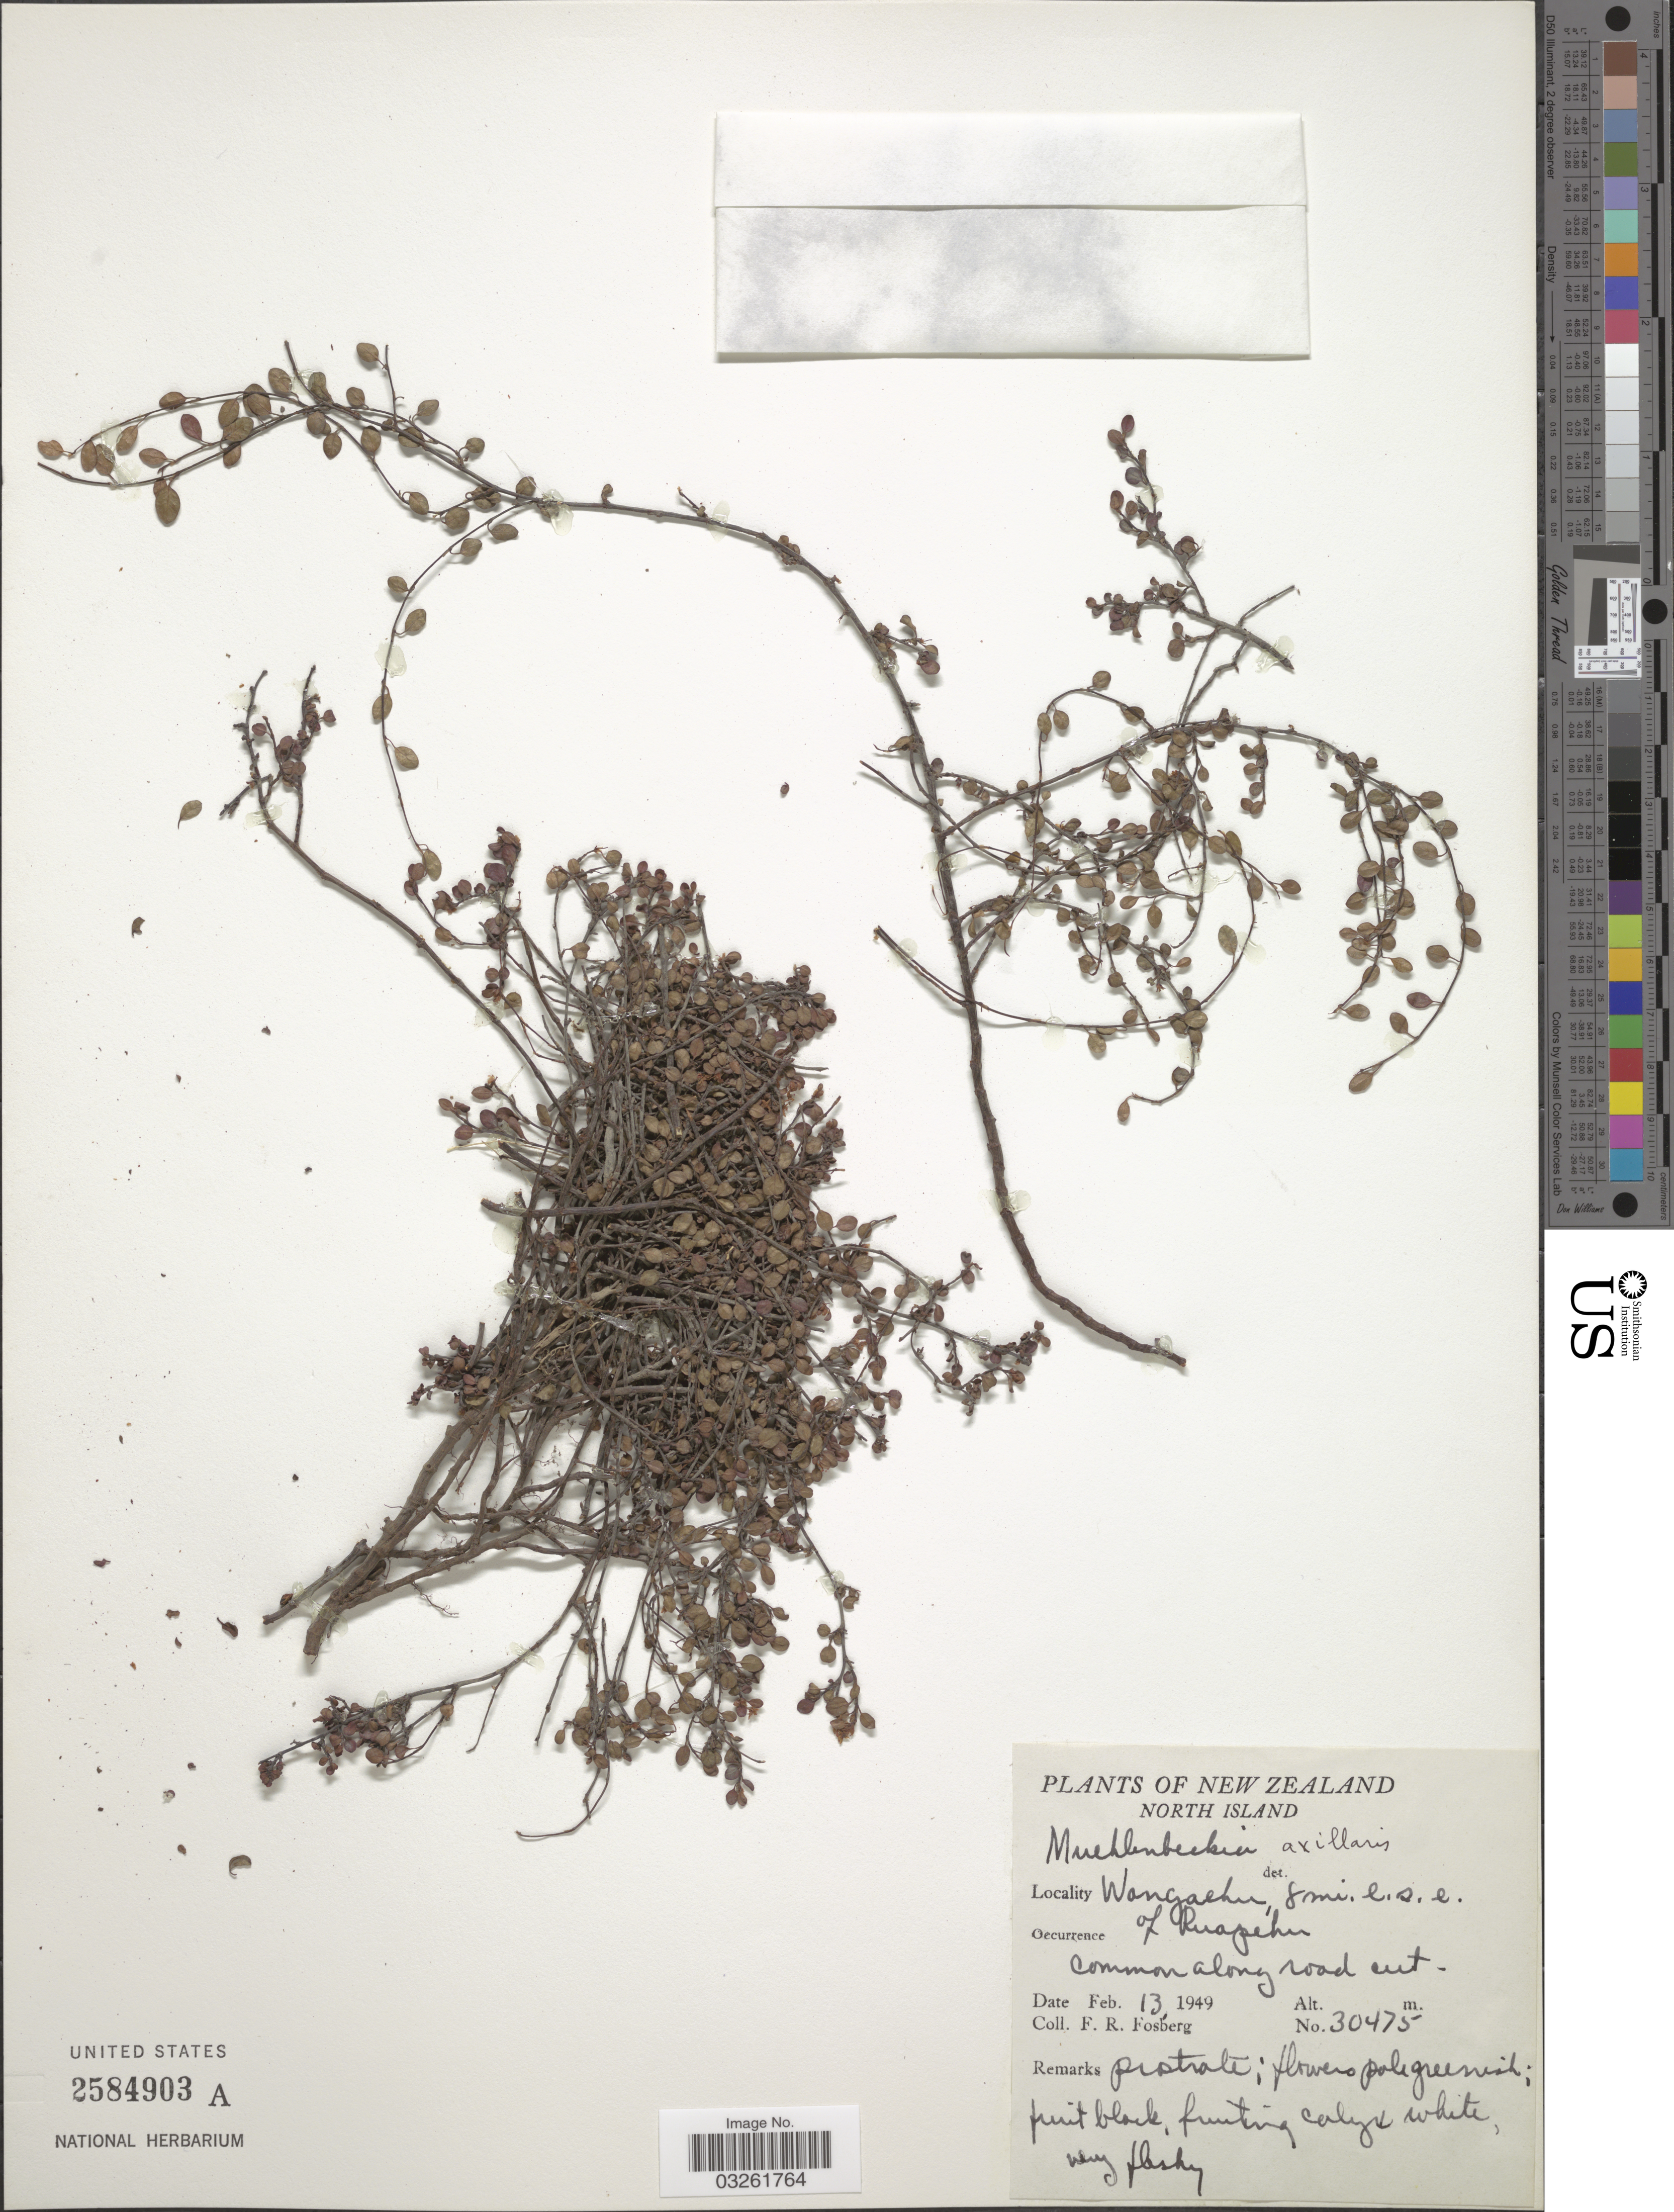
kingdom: Plantae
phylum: Tracheophyta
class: Magnoliopsida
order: Caryophyllales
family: Polygonaceae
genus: Muehlenbeckia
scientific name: Muehlenbeckia axillaris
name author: (Hook. f.) Endl.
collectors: F. R. Fosberg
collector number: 30475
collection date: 1949-02-13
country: New Zealand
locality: Wangaehu, 8 mi. e.s.e. of Ruapéhu.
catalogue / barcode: US 2584903A